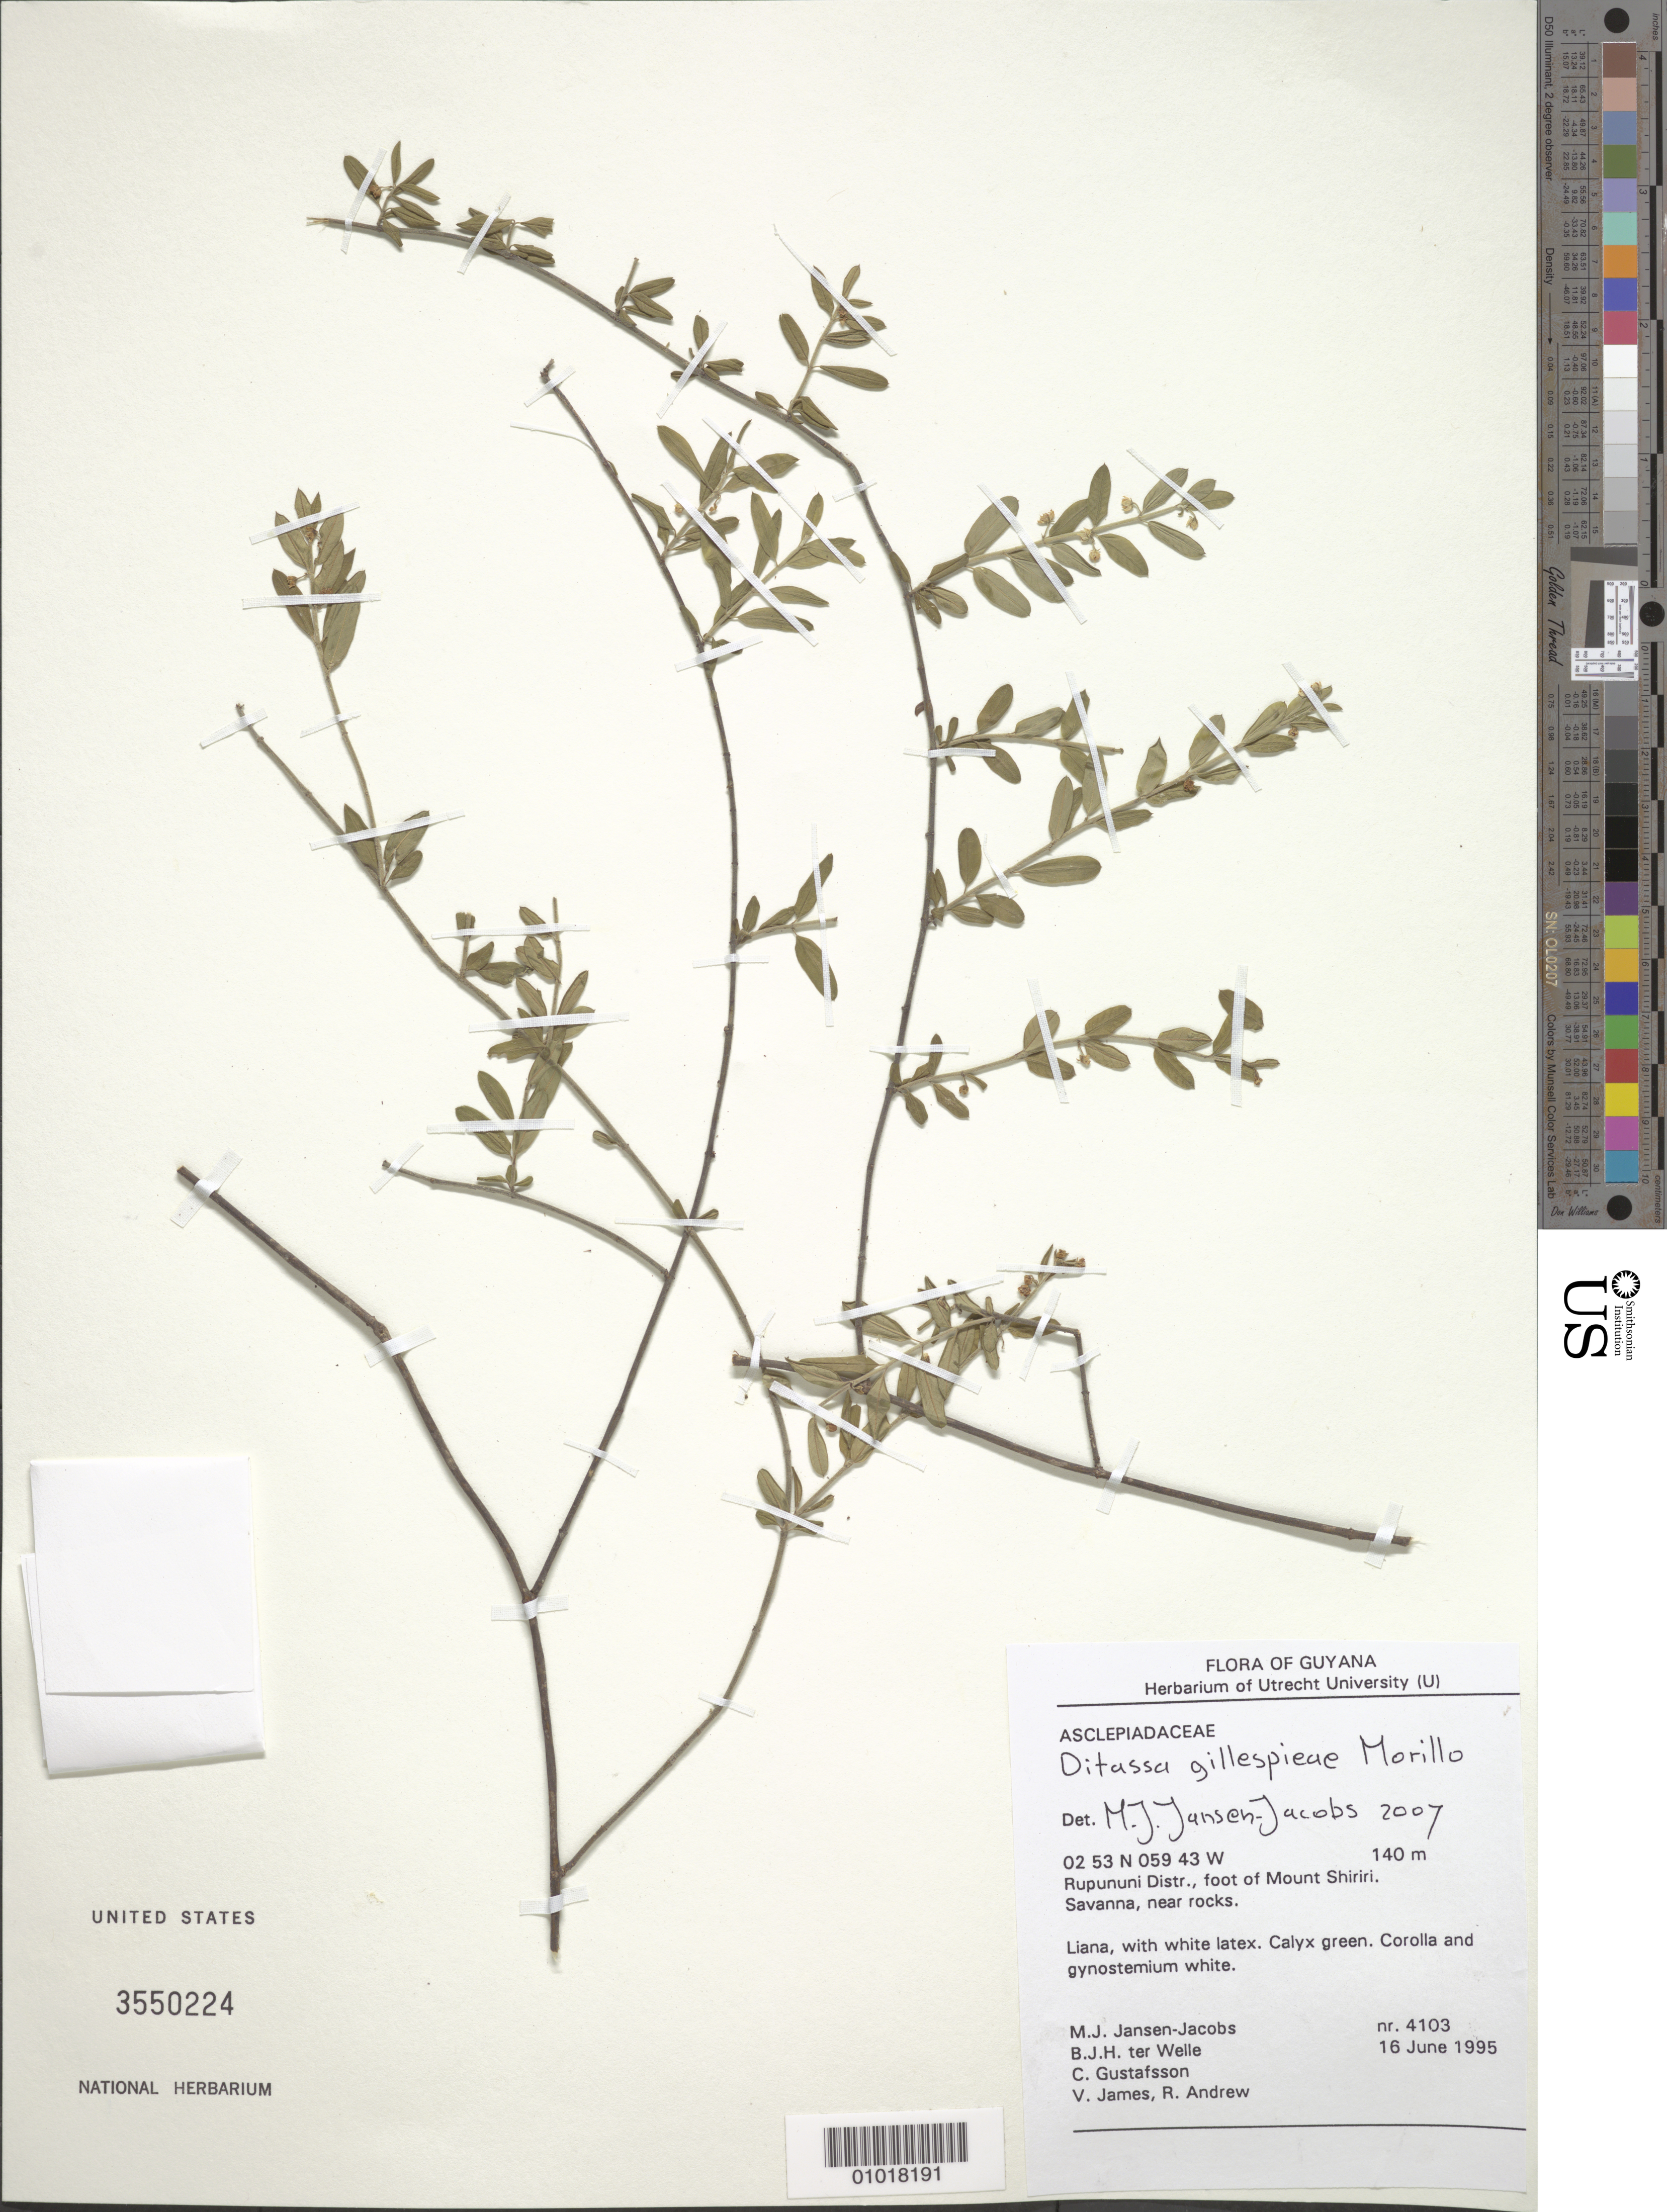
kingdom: Plantae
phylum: Tracheophyta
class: Magnoliopsida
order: Gentianales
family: Apocynaceae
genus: Ditassa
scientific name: Ditassa gillespieae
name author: Morillo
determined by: Jansen-Jacobs, M. J., (U), Nationaal Herbarium Nederland, Utrecht University branch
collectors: M. J. Jansen-Jacobs, B. Welle, C. G. Gustafsson, V. James & R. Andrew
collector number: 4103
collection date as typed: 16-Jun-95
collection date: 1995-06-16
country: Guyana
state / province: U. Takutu-U. Essequibo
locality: Mount Shiriri, at foot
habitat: Savanna, near rocks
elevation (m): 140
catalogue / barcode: US 3550224